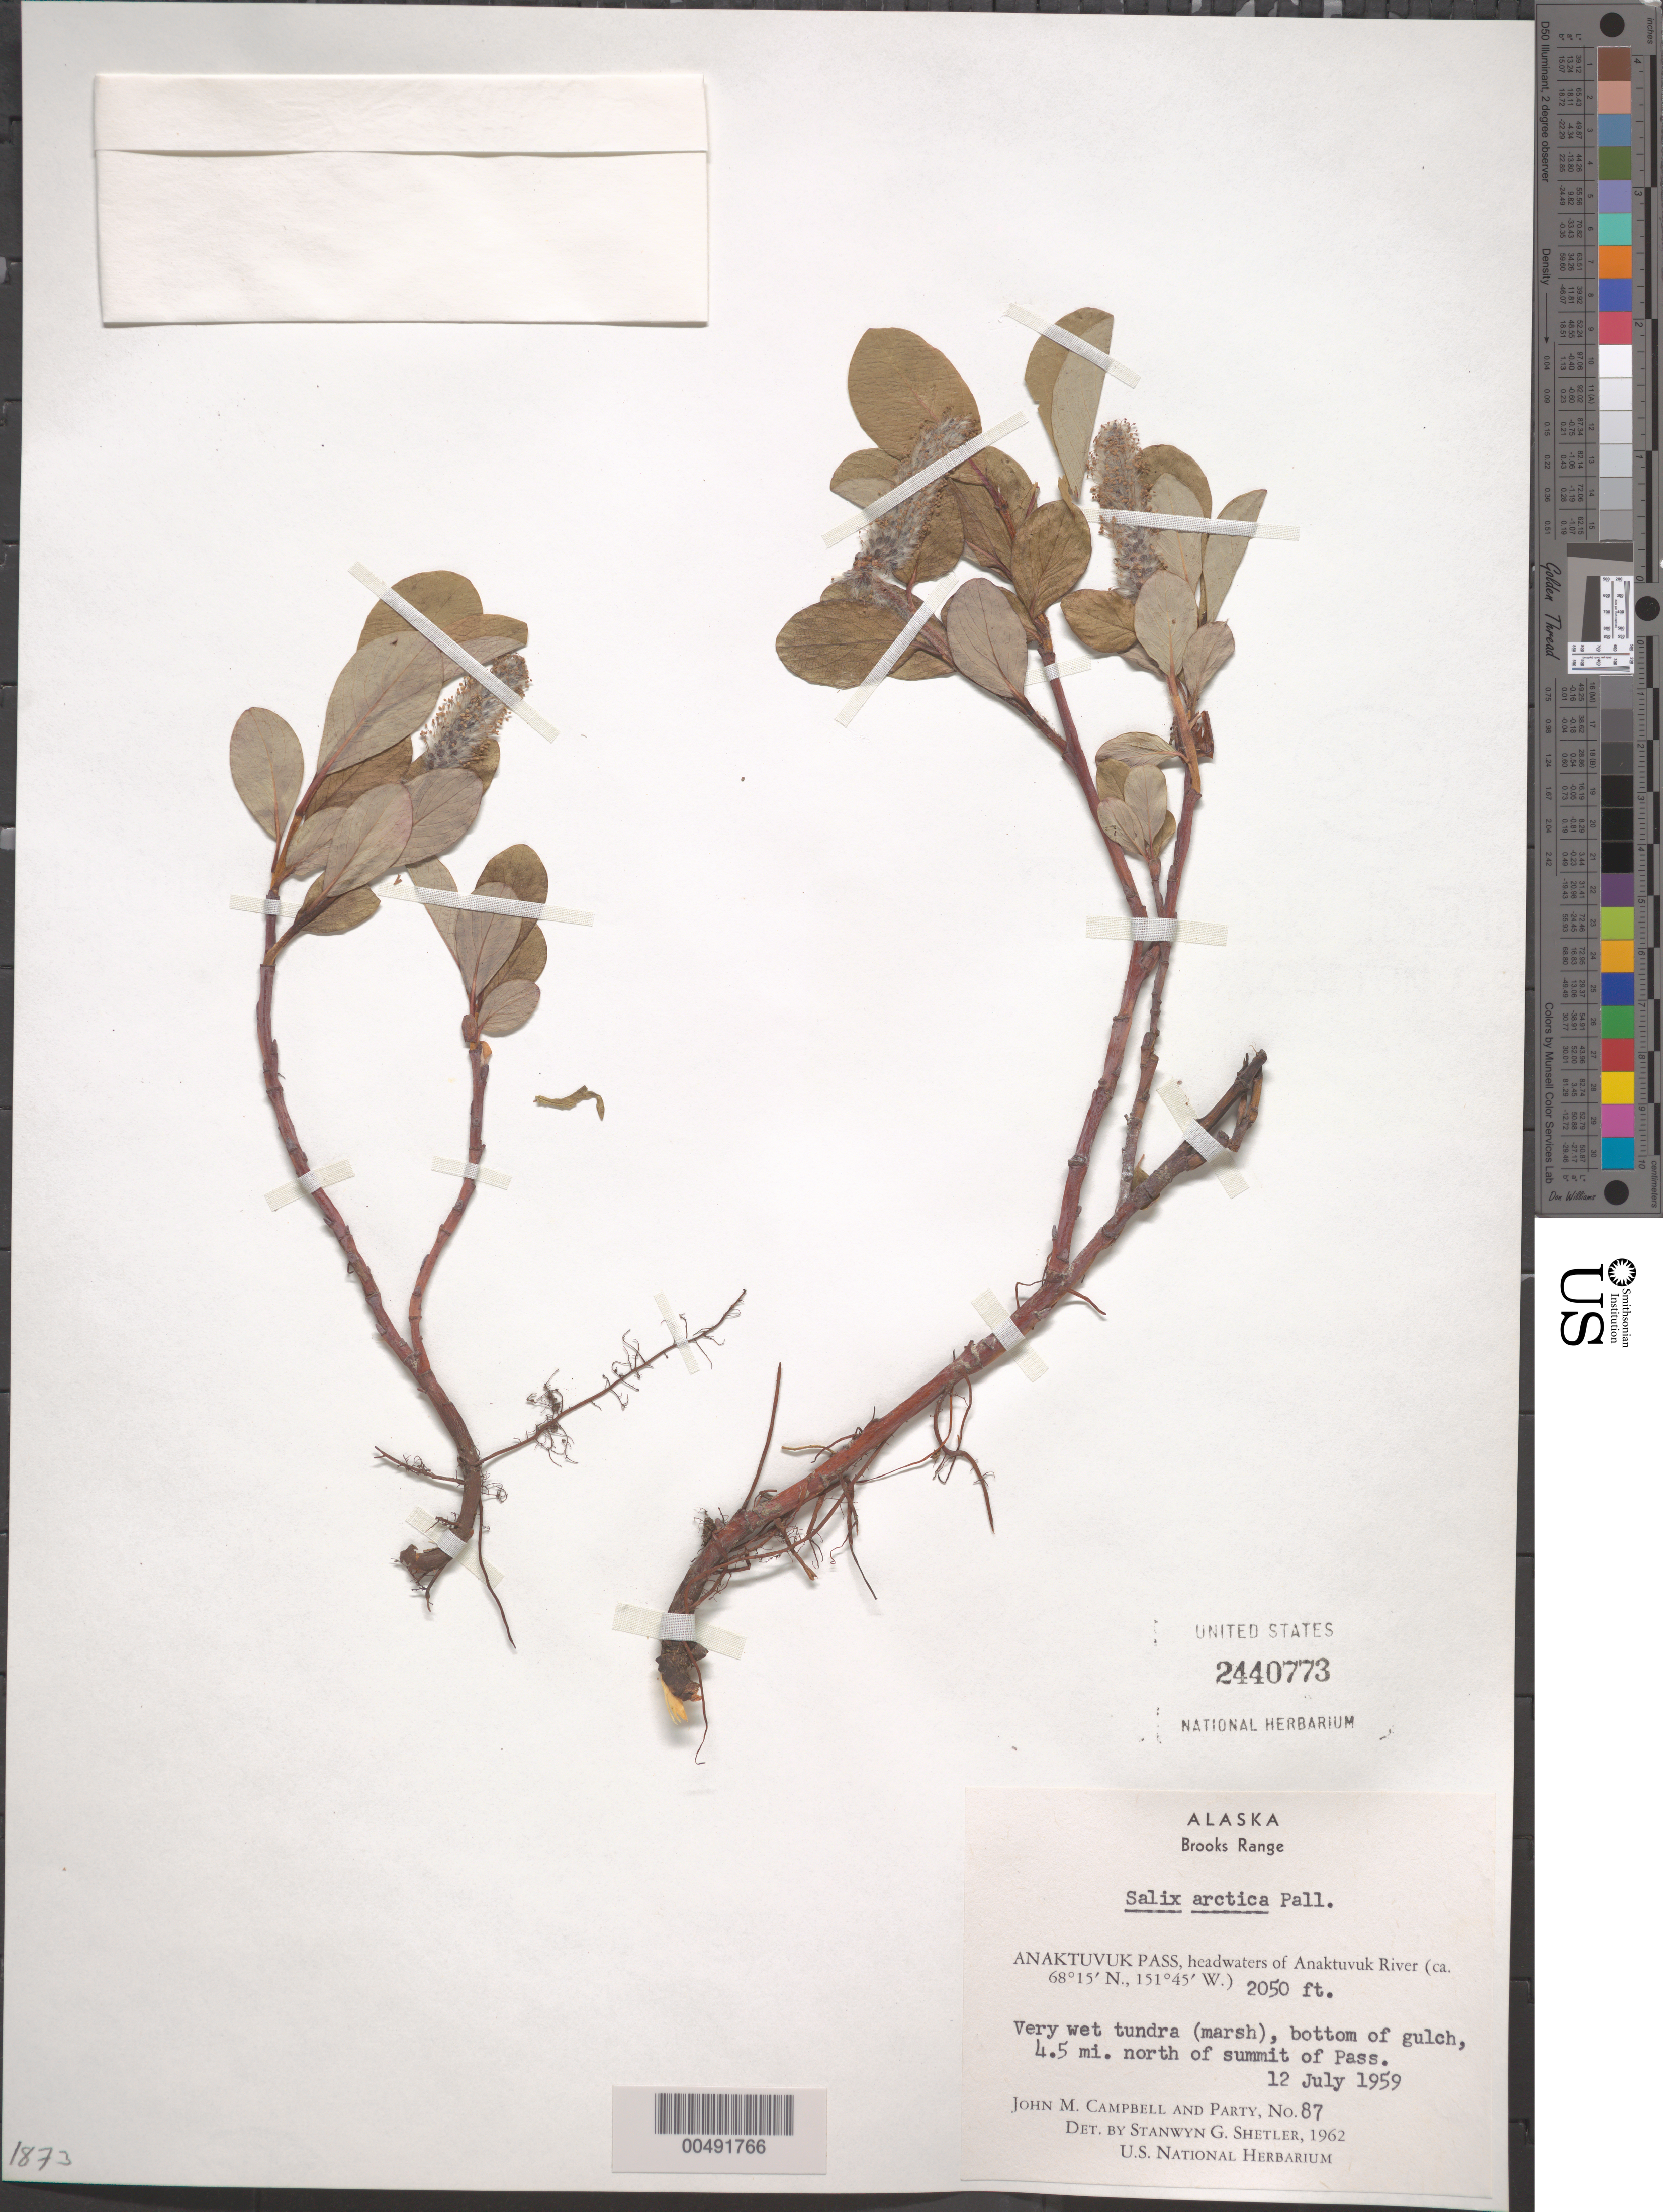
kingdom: Plantae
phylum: Tracheophyta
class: Magnoliopsida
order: Malpighiales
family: Salicaceae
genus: Salix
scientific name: Salix arctica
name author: Pall.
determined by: Shetler, Stanwyn G., (US), NMNH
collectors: J. M. Campbell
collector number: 87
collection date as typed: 12 Jul 1959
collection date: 1959-07-12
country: United States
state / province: Alaska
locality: Brooks Range, 4.5 mi. N of summit of Anaktuvuk Pass, headwaters of Anaktuvuk River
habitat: very wet tundra (marsh), bottom of gulch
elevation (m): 625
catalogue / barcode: US 2440773